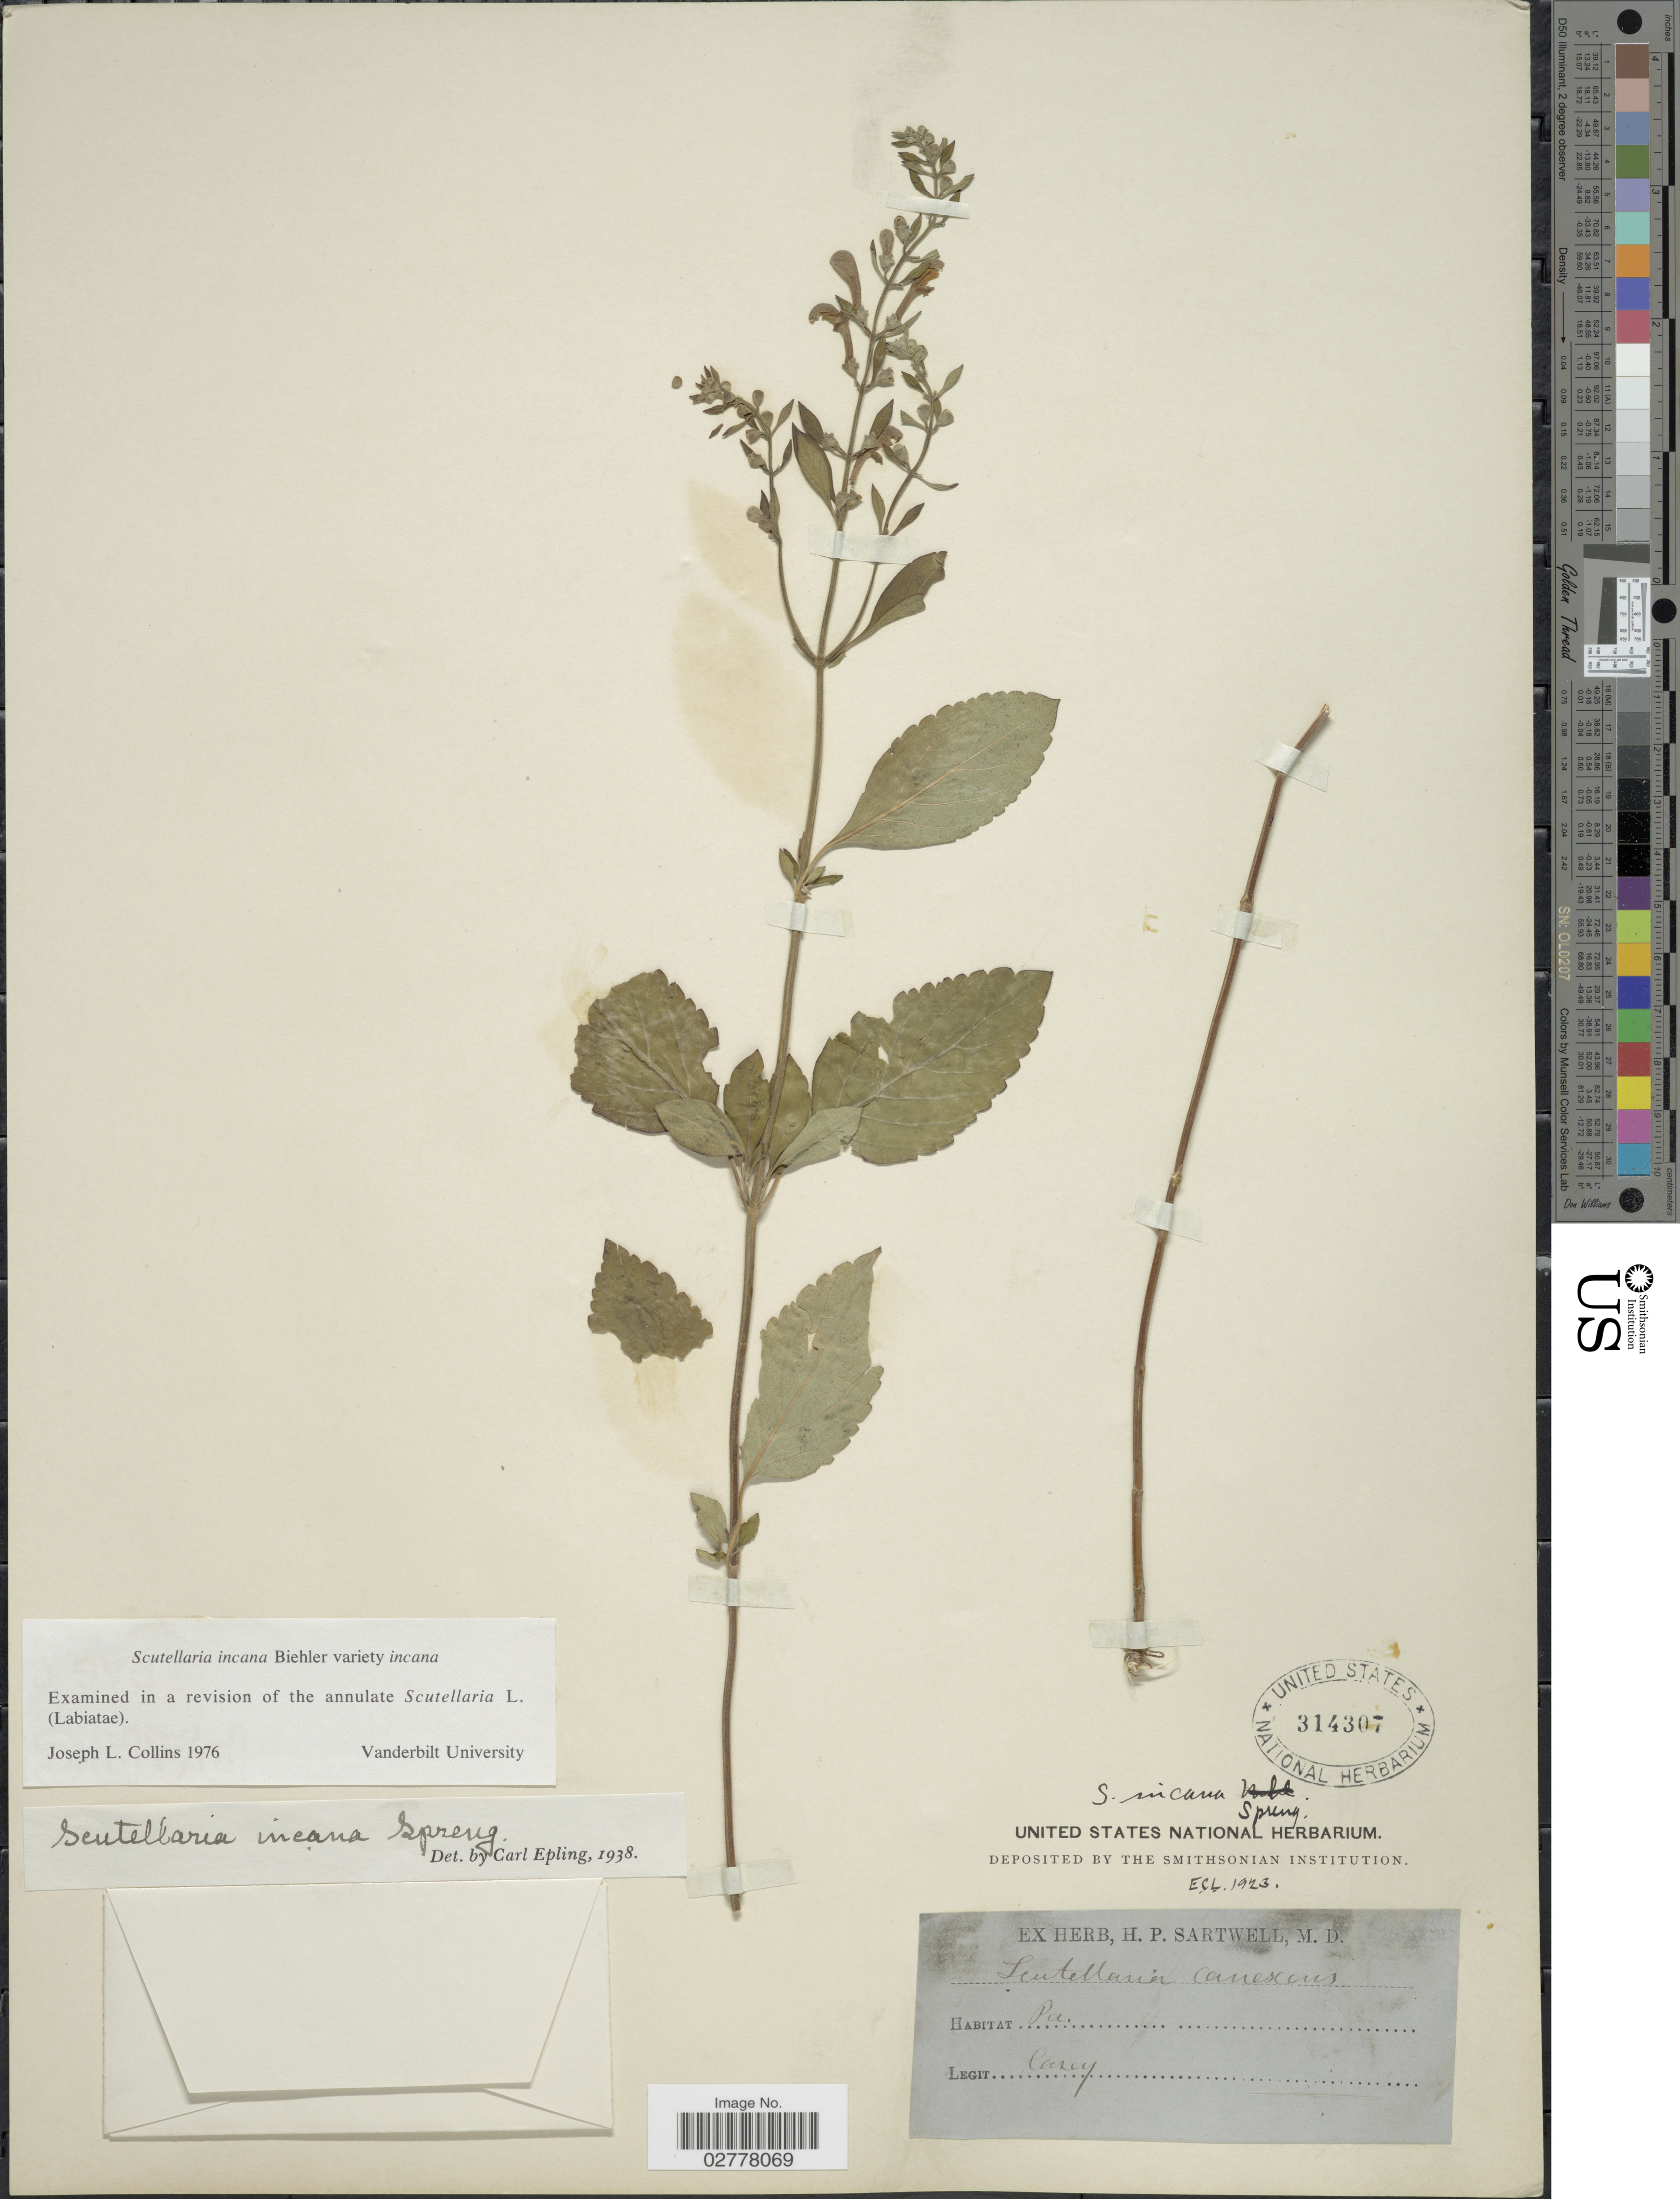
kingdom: Plantae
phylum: Tracheophyta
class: Magnoliopsida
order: Lamiales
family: Lamiaceae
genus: Scutellaria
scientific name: Scutellaria incana var. incana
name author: Biehler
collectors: Cazey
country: United States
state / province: Pennsylvania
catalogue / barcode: US 314307